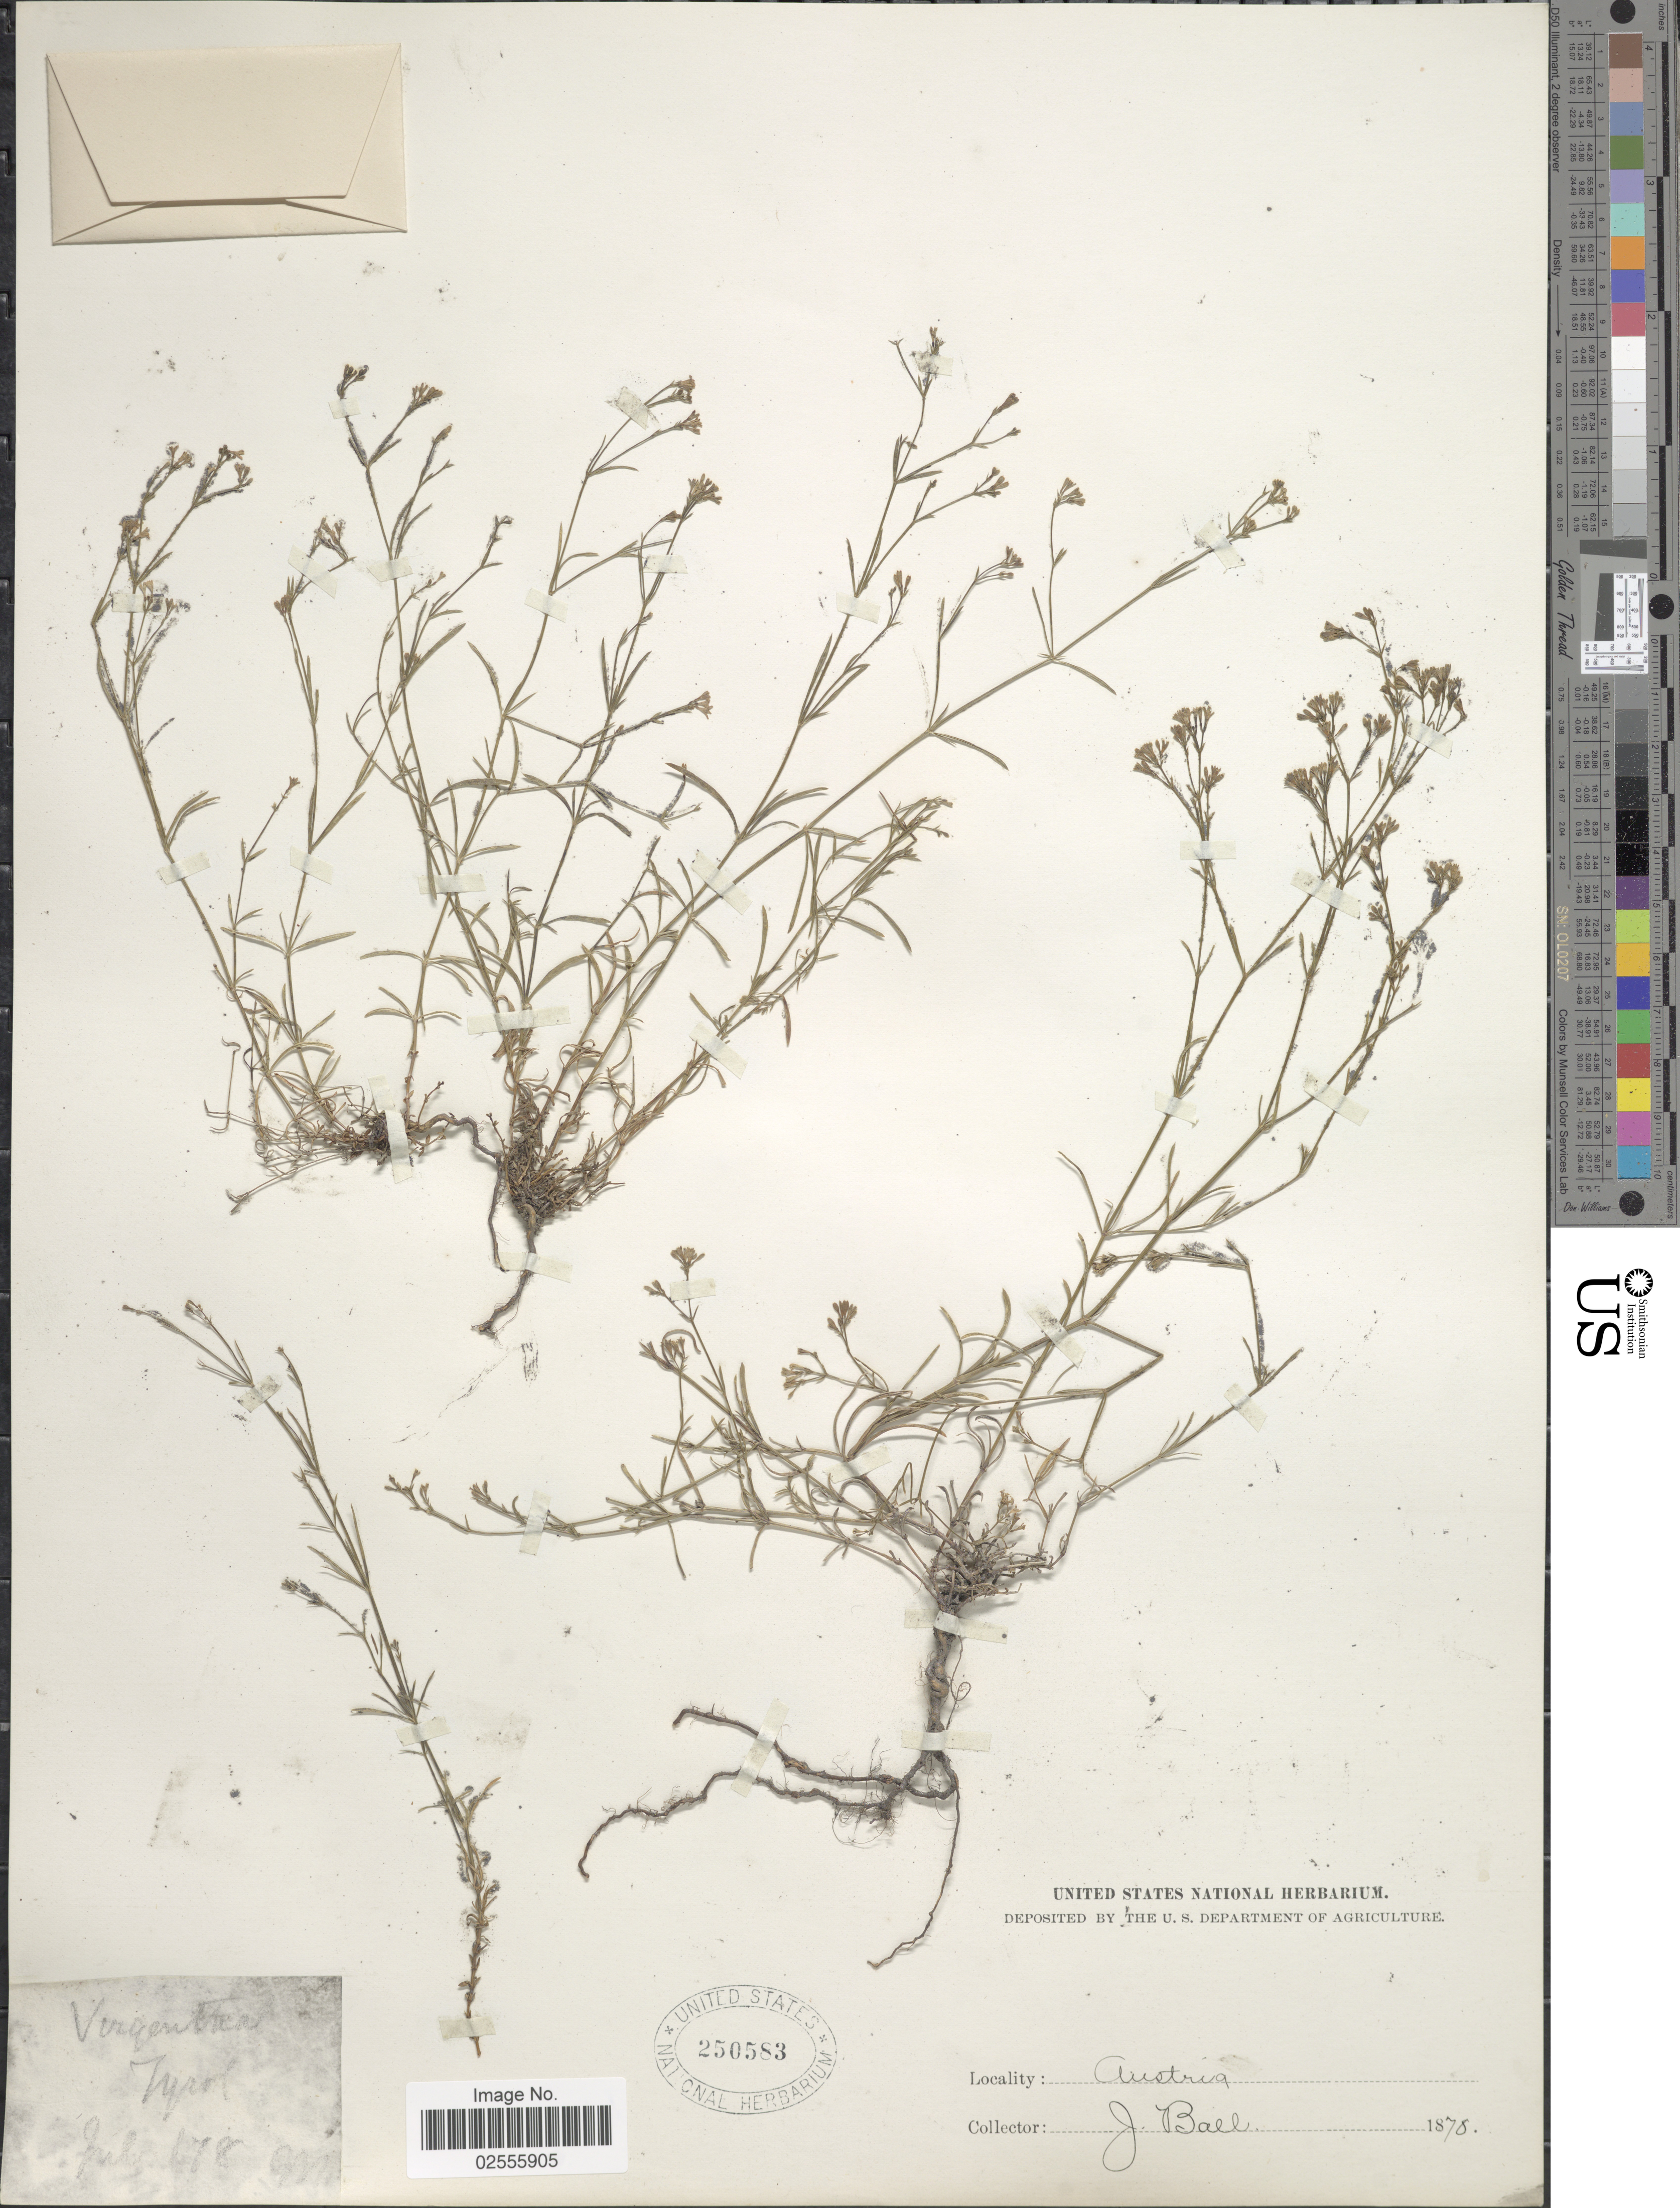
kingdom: Plantae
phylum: Tracheophyta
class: Magnoliopsida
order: Gentianales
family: Rubiaceae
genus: Asperula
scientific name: Asperula sp.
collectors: J. Ball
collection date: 1878-07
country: Austria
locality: Virgental, Tyrol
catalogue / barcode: US 250583